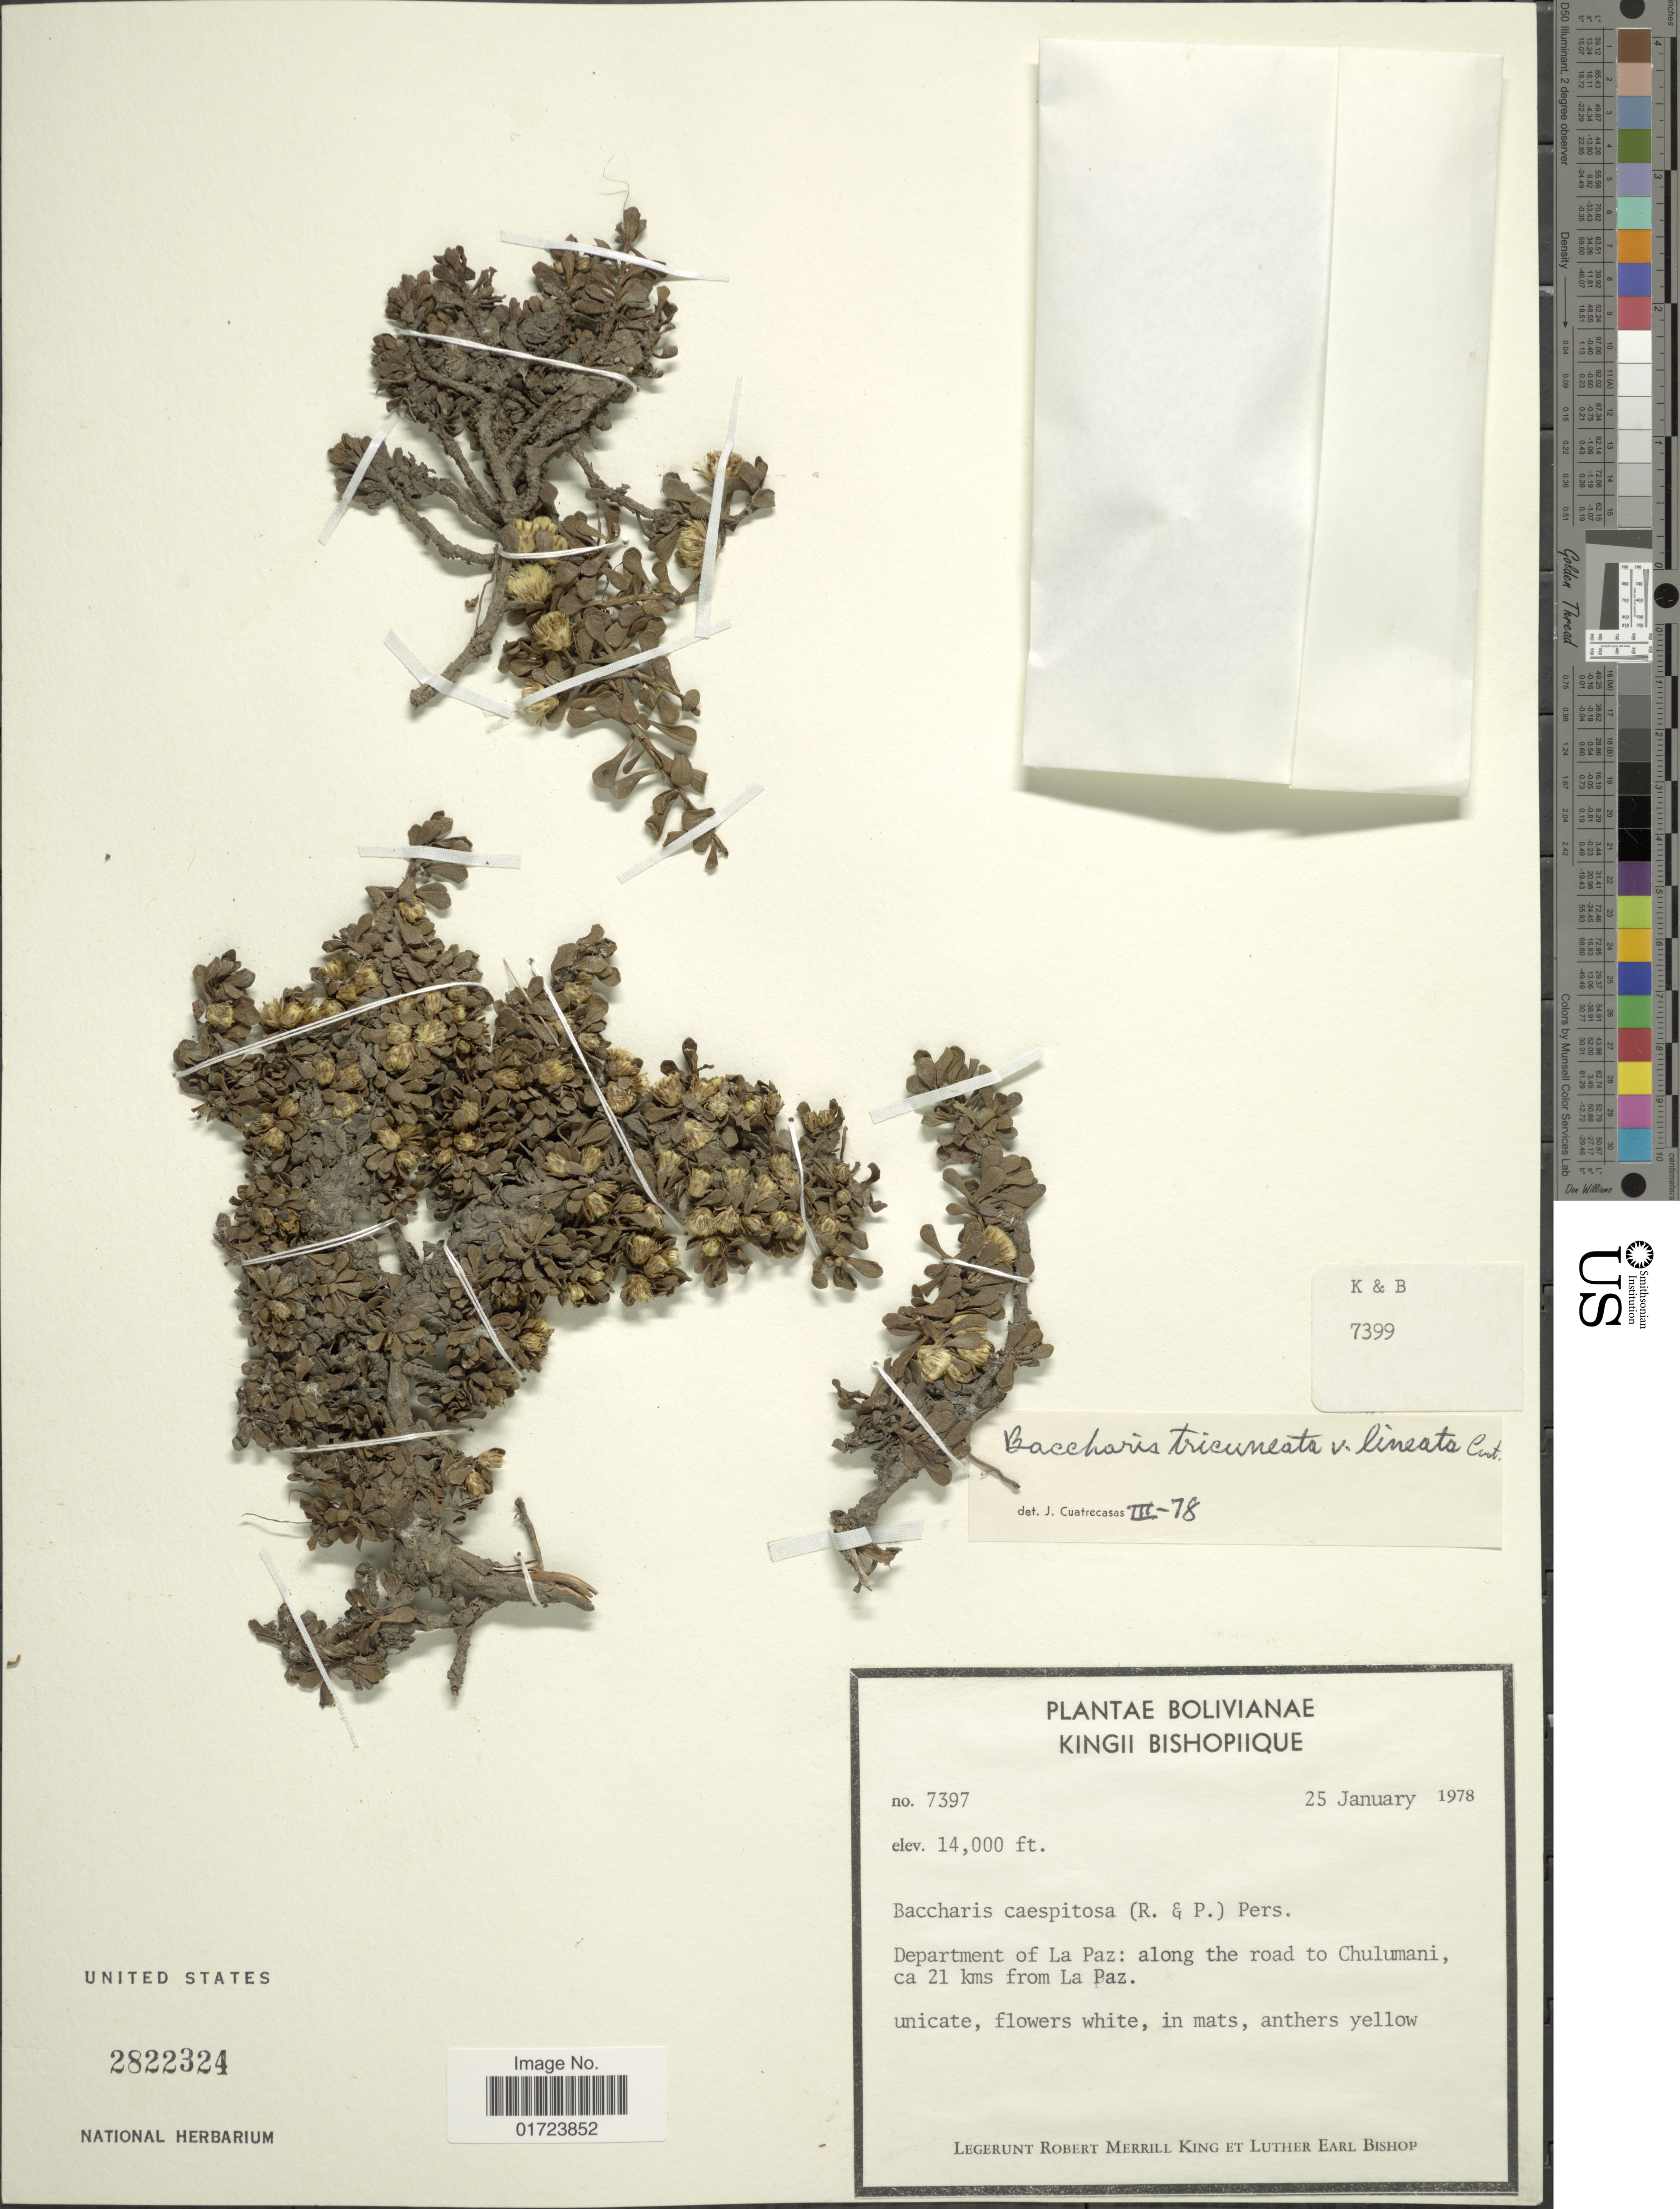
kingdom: Plantae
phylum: Tracheophyta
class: Magnoliopsida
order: Asterales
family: Asteraceae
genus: Baccharis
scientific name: Baccharis tricuneata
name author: (L. f.) Pers.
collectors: R. M. King & L. E. Bishop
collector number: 7397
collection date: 1978-01-25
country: Bolivia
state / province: La Paz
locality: Department of La Paz: along the road to Chulumani, ca 21 kms from La Paz.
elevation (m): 4267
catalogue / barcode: US 2822324